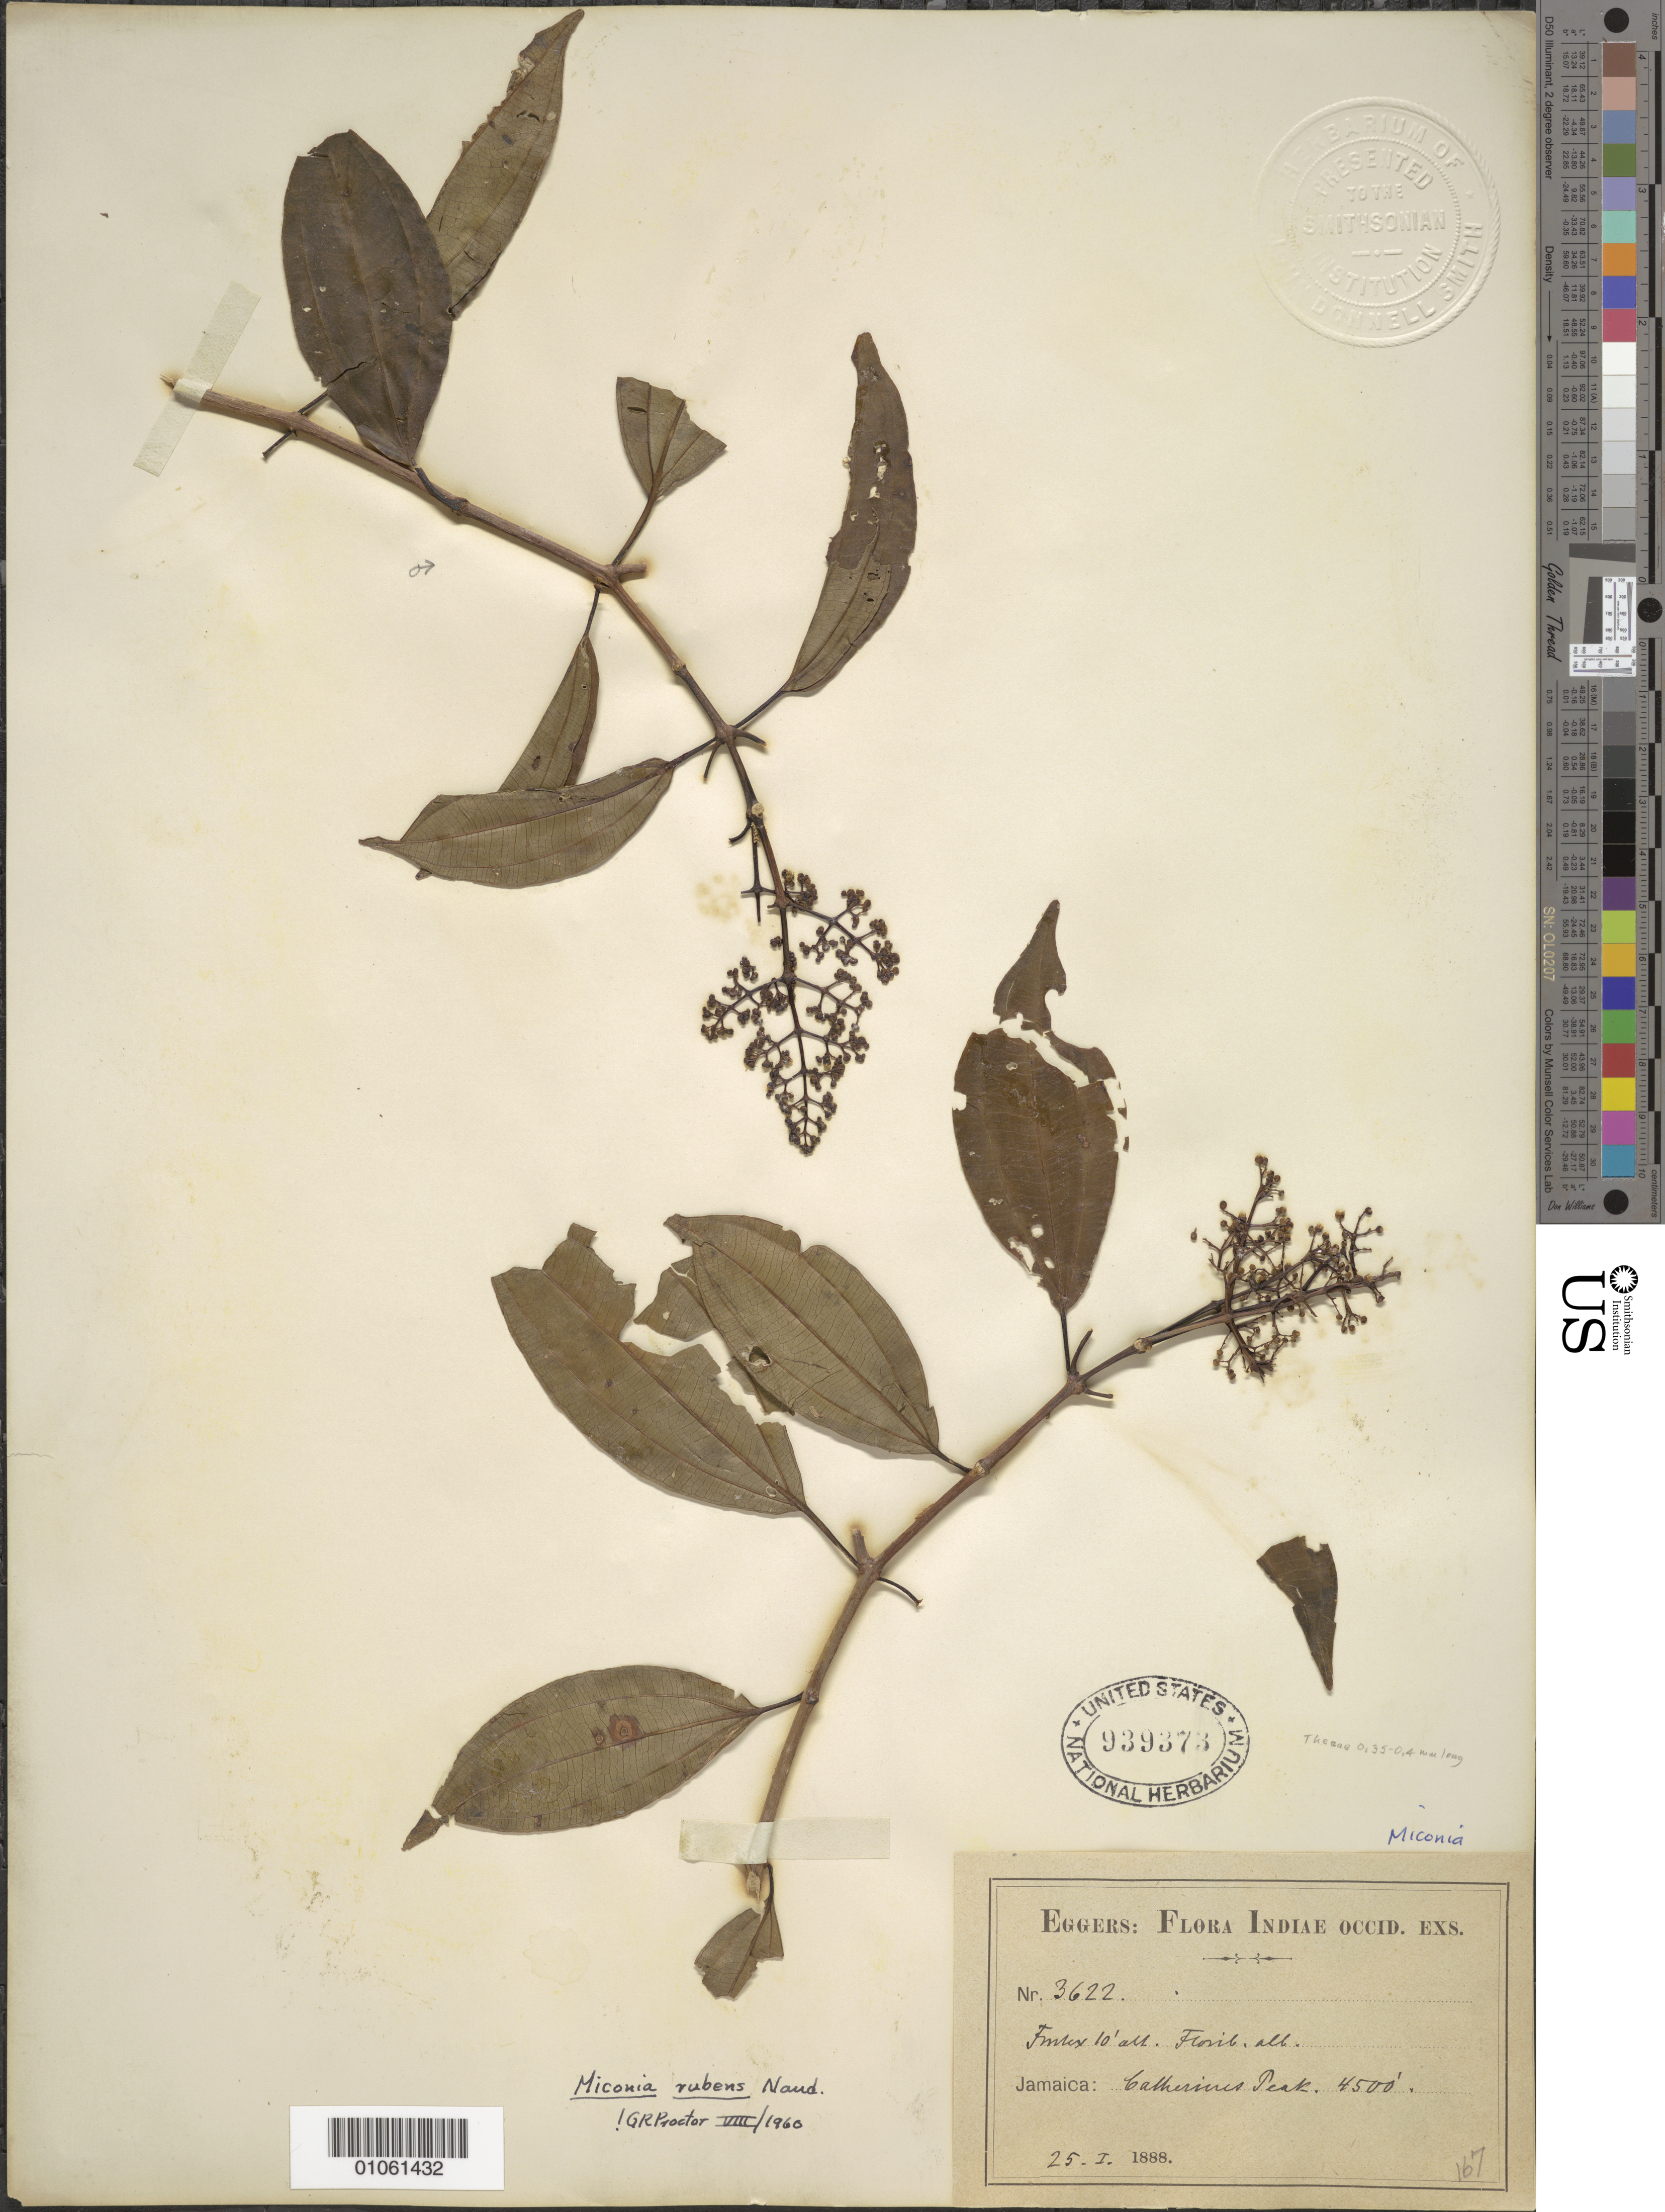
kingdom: Plantae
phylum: Tracheophyta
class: Magnoliopsida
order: Myrtales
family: Melastomataceae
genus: Miconia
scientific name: Miconia rubens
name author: (Sw.) Naudin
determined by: Proctor, G. R.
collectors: H. F. A. von Eggers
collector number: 3622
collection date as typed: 25 Jan 1888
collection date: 1888-01-25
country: Jamaica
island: Jamaica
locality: Catherine Peak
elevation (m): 1372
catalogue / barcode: US 939373